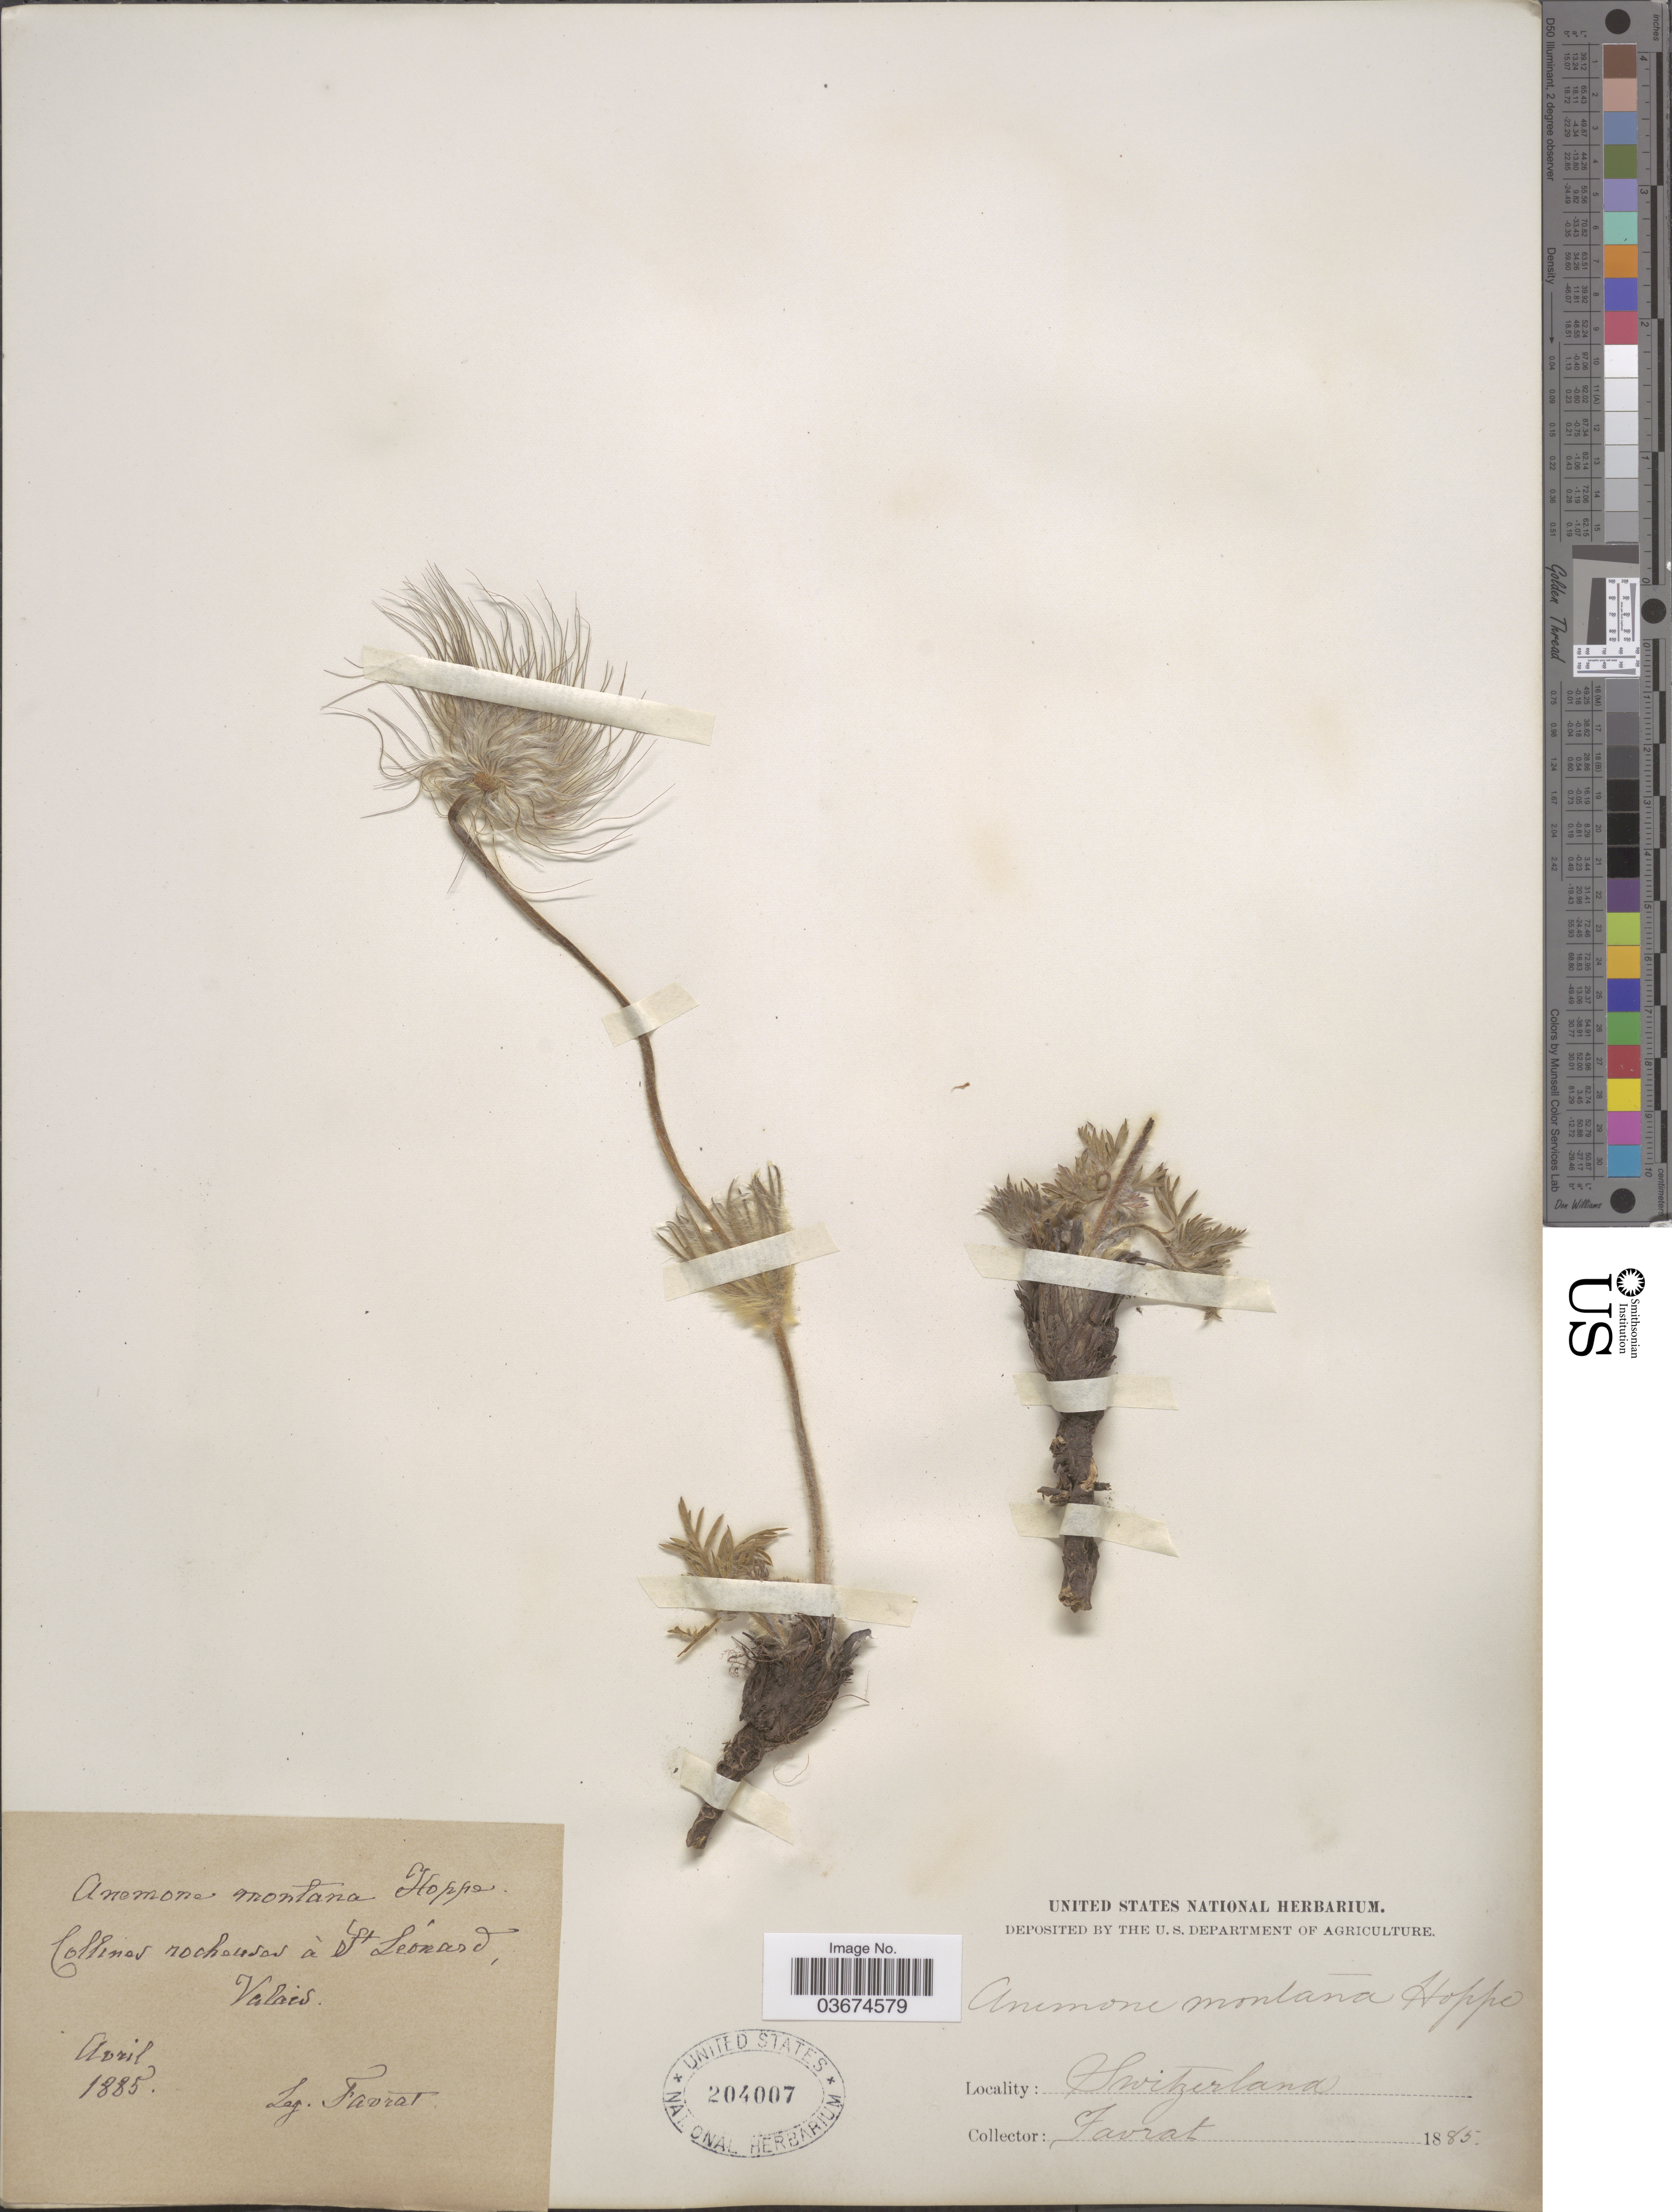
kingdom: Plantae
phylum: Tracheophyta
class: Magnoliopsida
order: Ranunculales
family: Ranunculaceae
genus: Pulsatilla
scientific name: Pulsatilla montana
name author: Rchb.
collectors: L. Favrat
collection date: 1885-04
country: Switzerland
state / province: Valais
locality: Collines rocheuses à St Leónard.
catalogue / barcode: US 204007